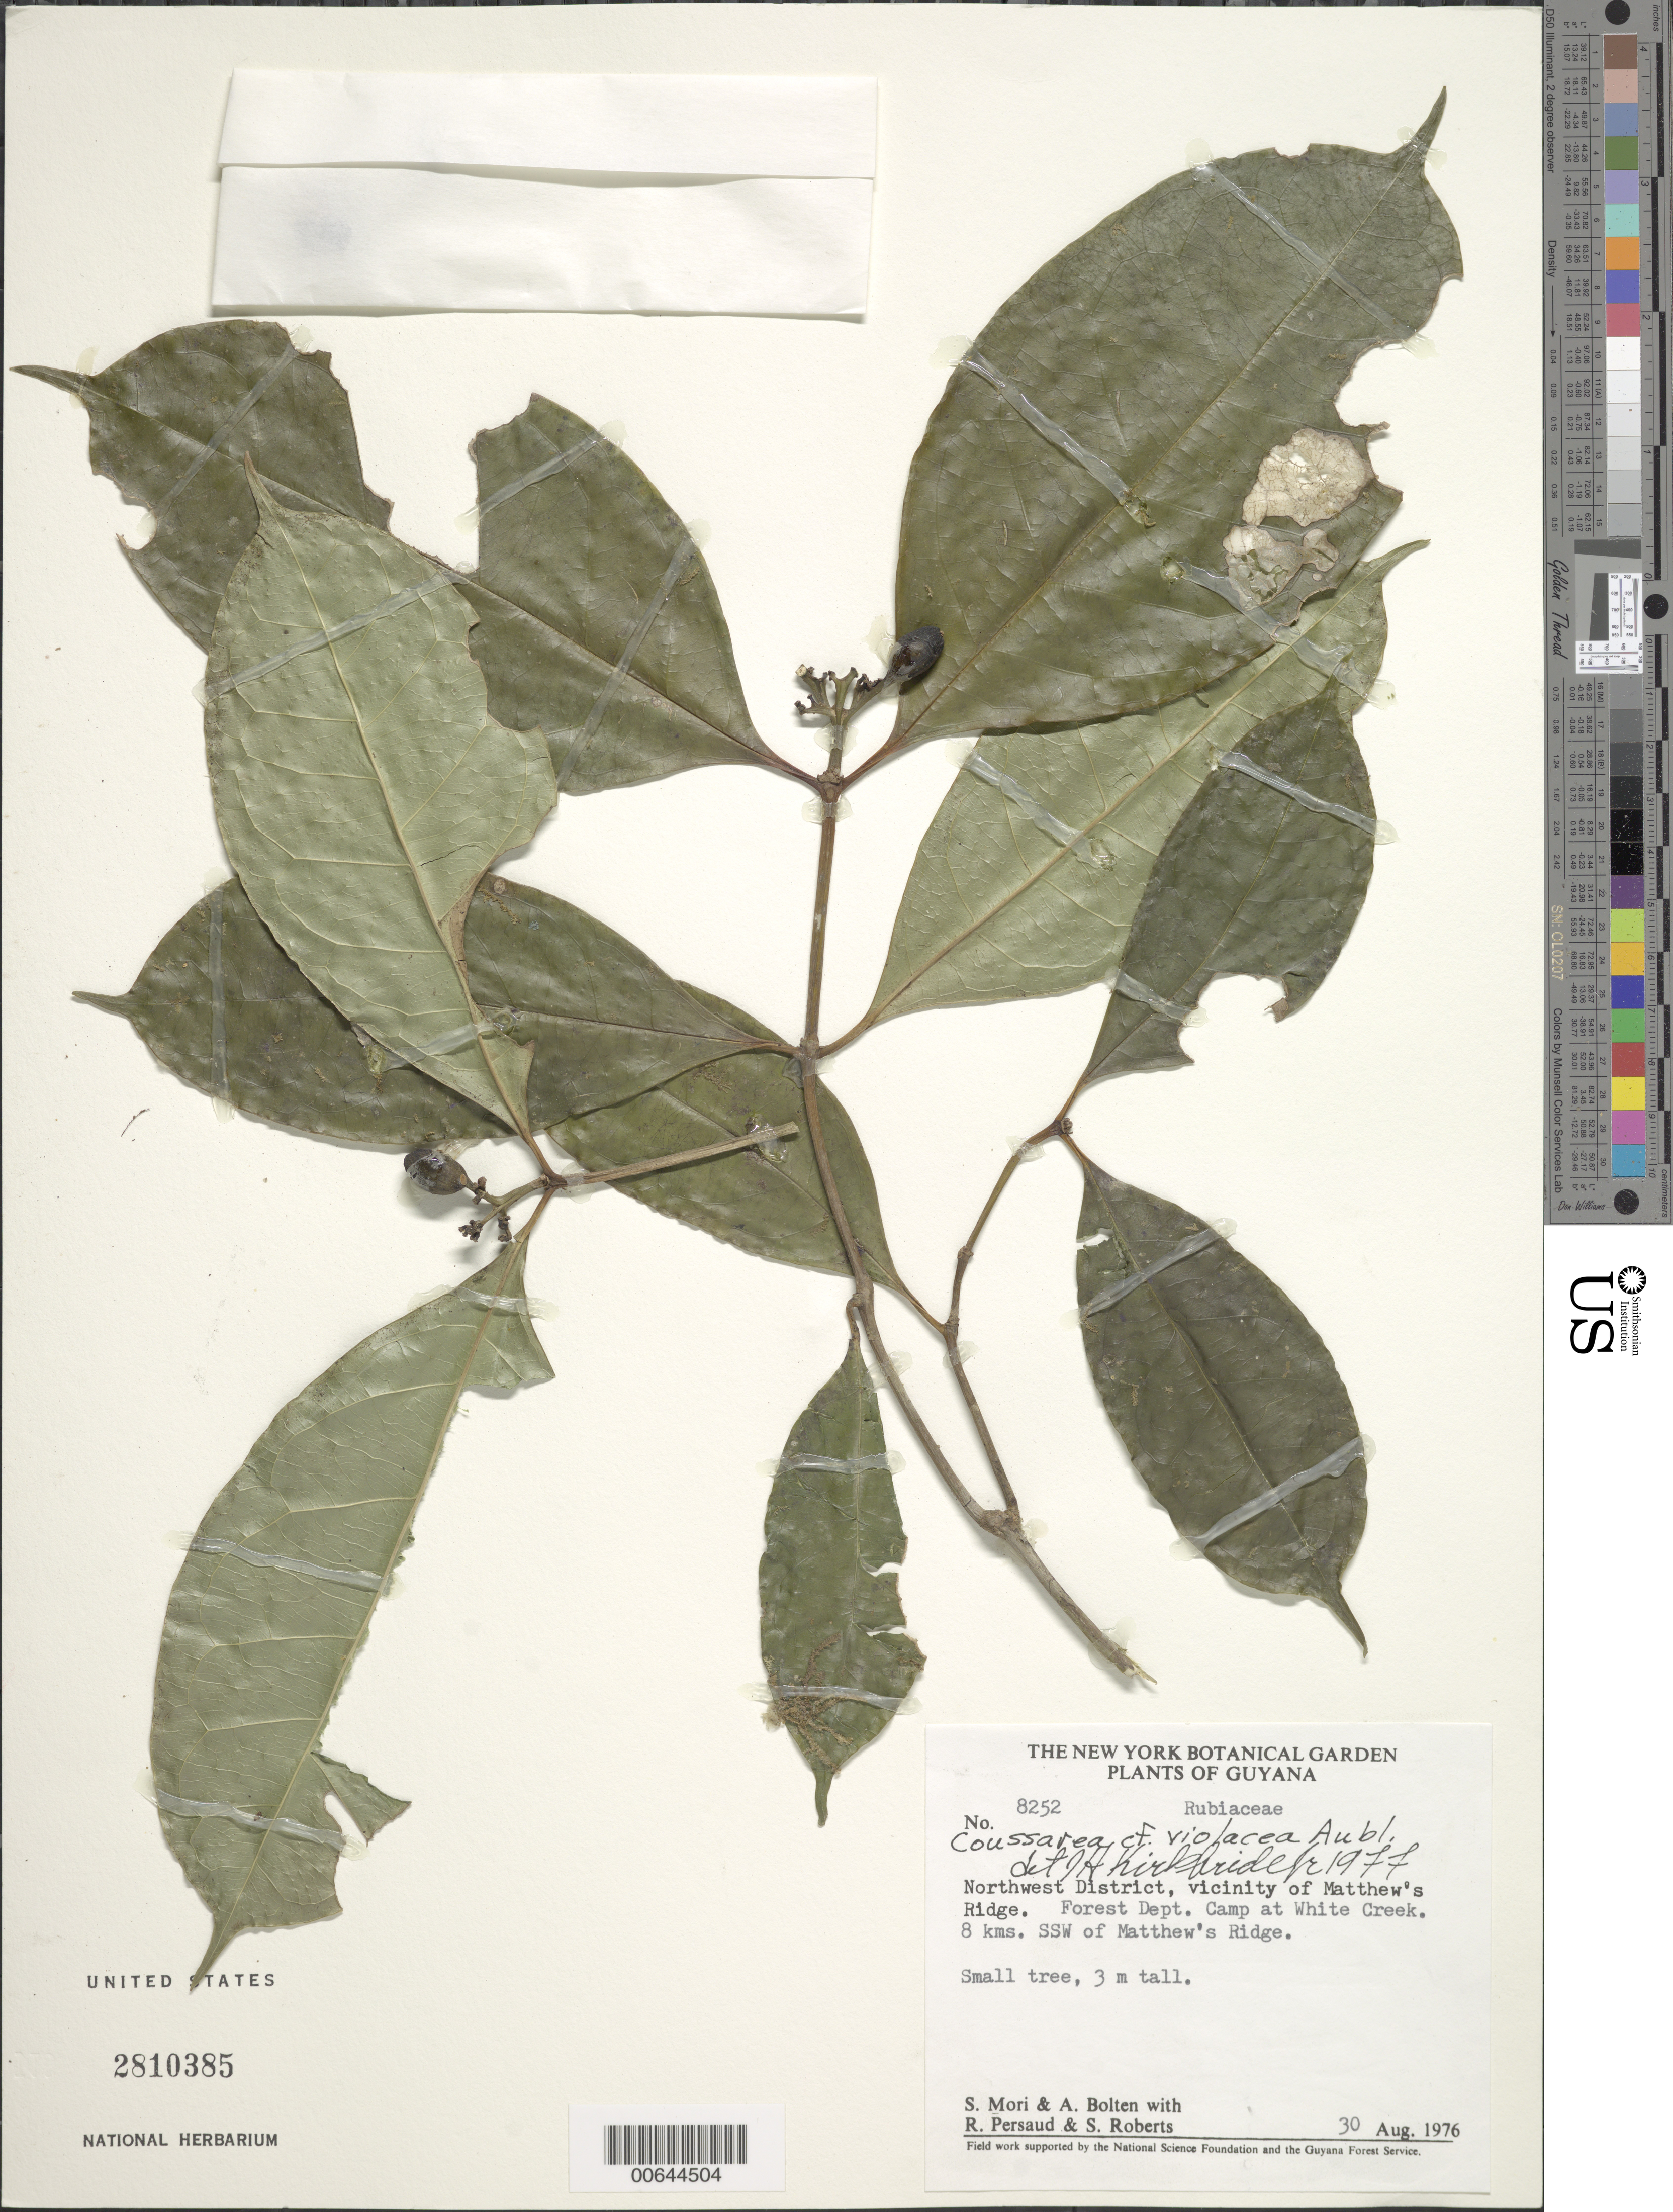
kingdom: Plantae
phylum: Tracheophyta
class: Magnoliopsida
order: Gentianales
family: Rubiaceae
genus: Coussarea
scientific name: Coussarea violacea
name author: Aubl.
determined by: Kirkbride, J. H.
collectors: S. Mori, A. Bolten, R. Persaud, R. Boyan, S. Roberts, R. Jugernauth & S. Dwarka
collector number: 8252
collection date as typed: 30-Aug-76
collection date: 1976-08-30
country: Guyana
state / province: Barima-Waini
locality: Matthew's Ridge, Forest Dept. camp at White Creek, 8 km SSW of Matthew's Ridge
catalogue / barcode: US 2810385